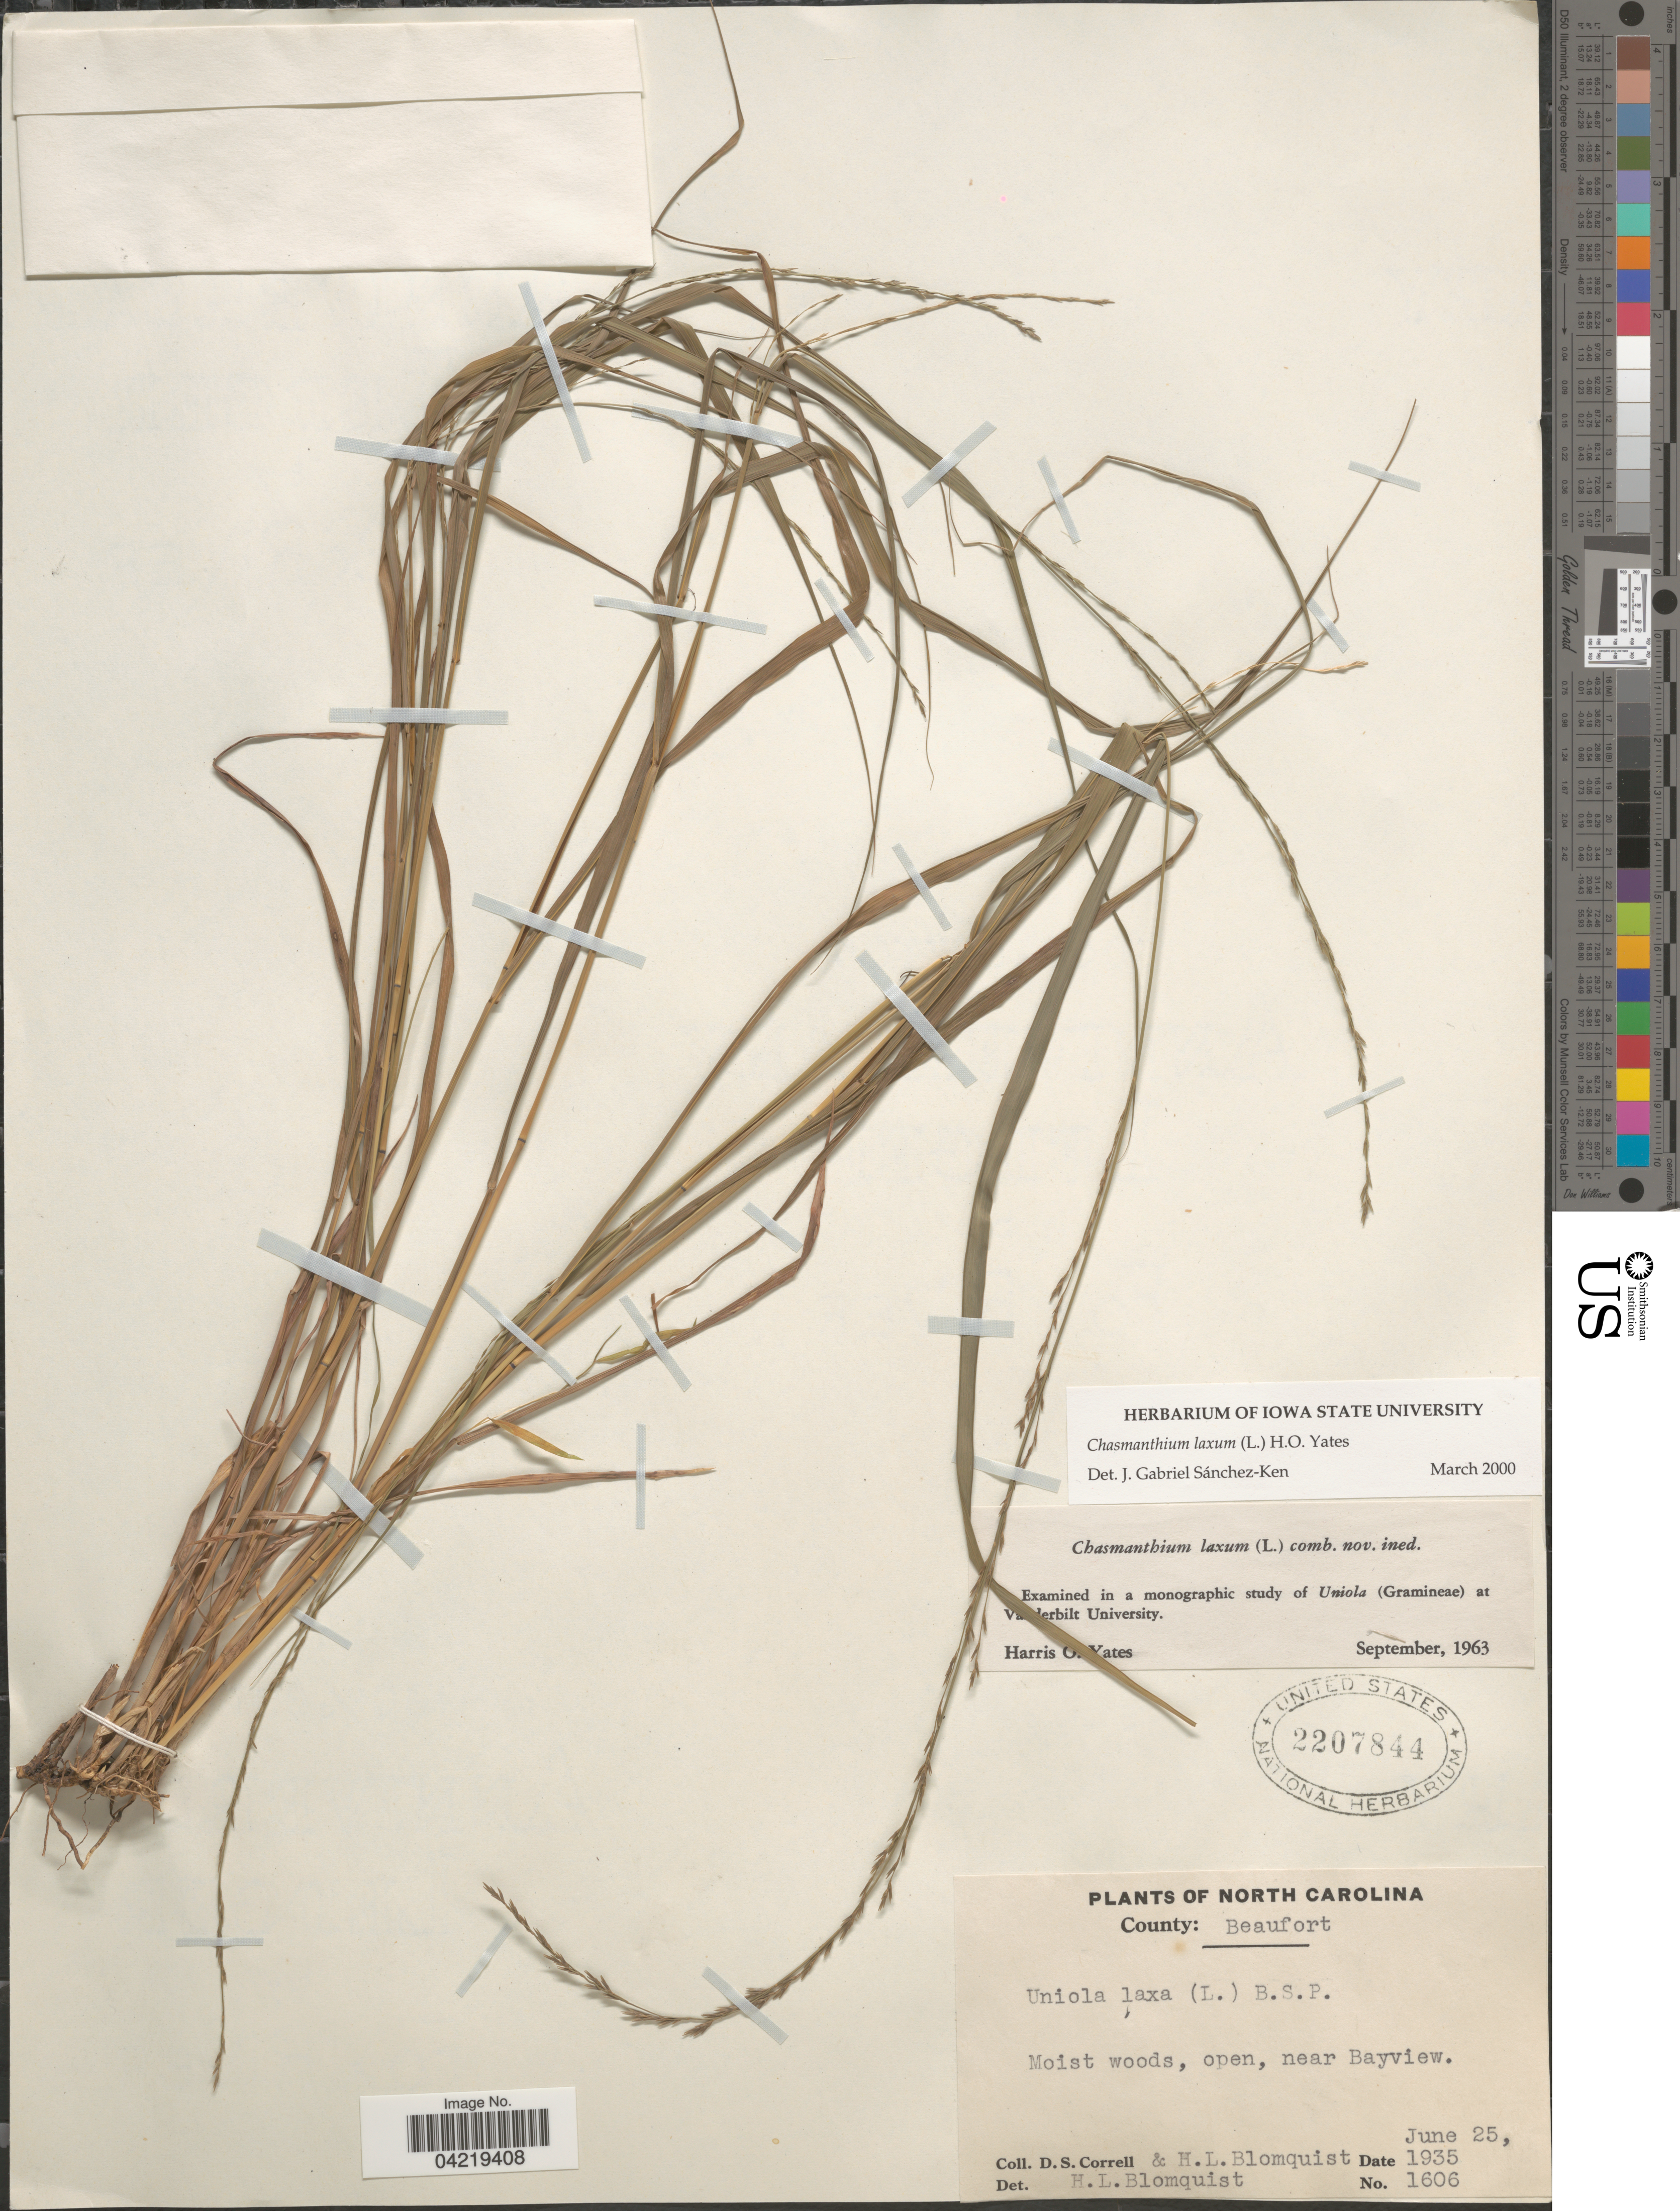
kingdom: Plantae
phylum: Tracheophyta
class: Liliopsida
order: Poales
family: Poaceae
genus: Chasmanthium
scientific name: Chasmanthium laxum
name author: (L.) H.O. Yates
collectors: D. S. Correll & H. Blomquist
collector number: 1606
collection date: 1935-06-25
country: United States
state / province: North Carolina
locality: County: Beaufort. Moist woods, open, near Bayview.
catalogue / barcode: US 2207844